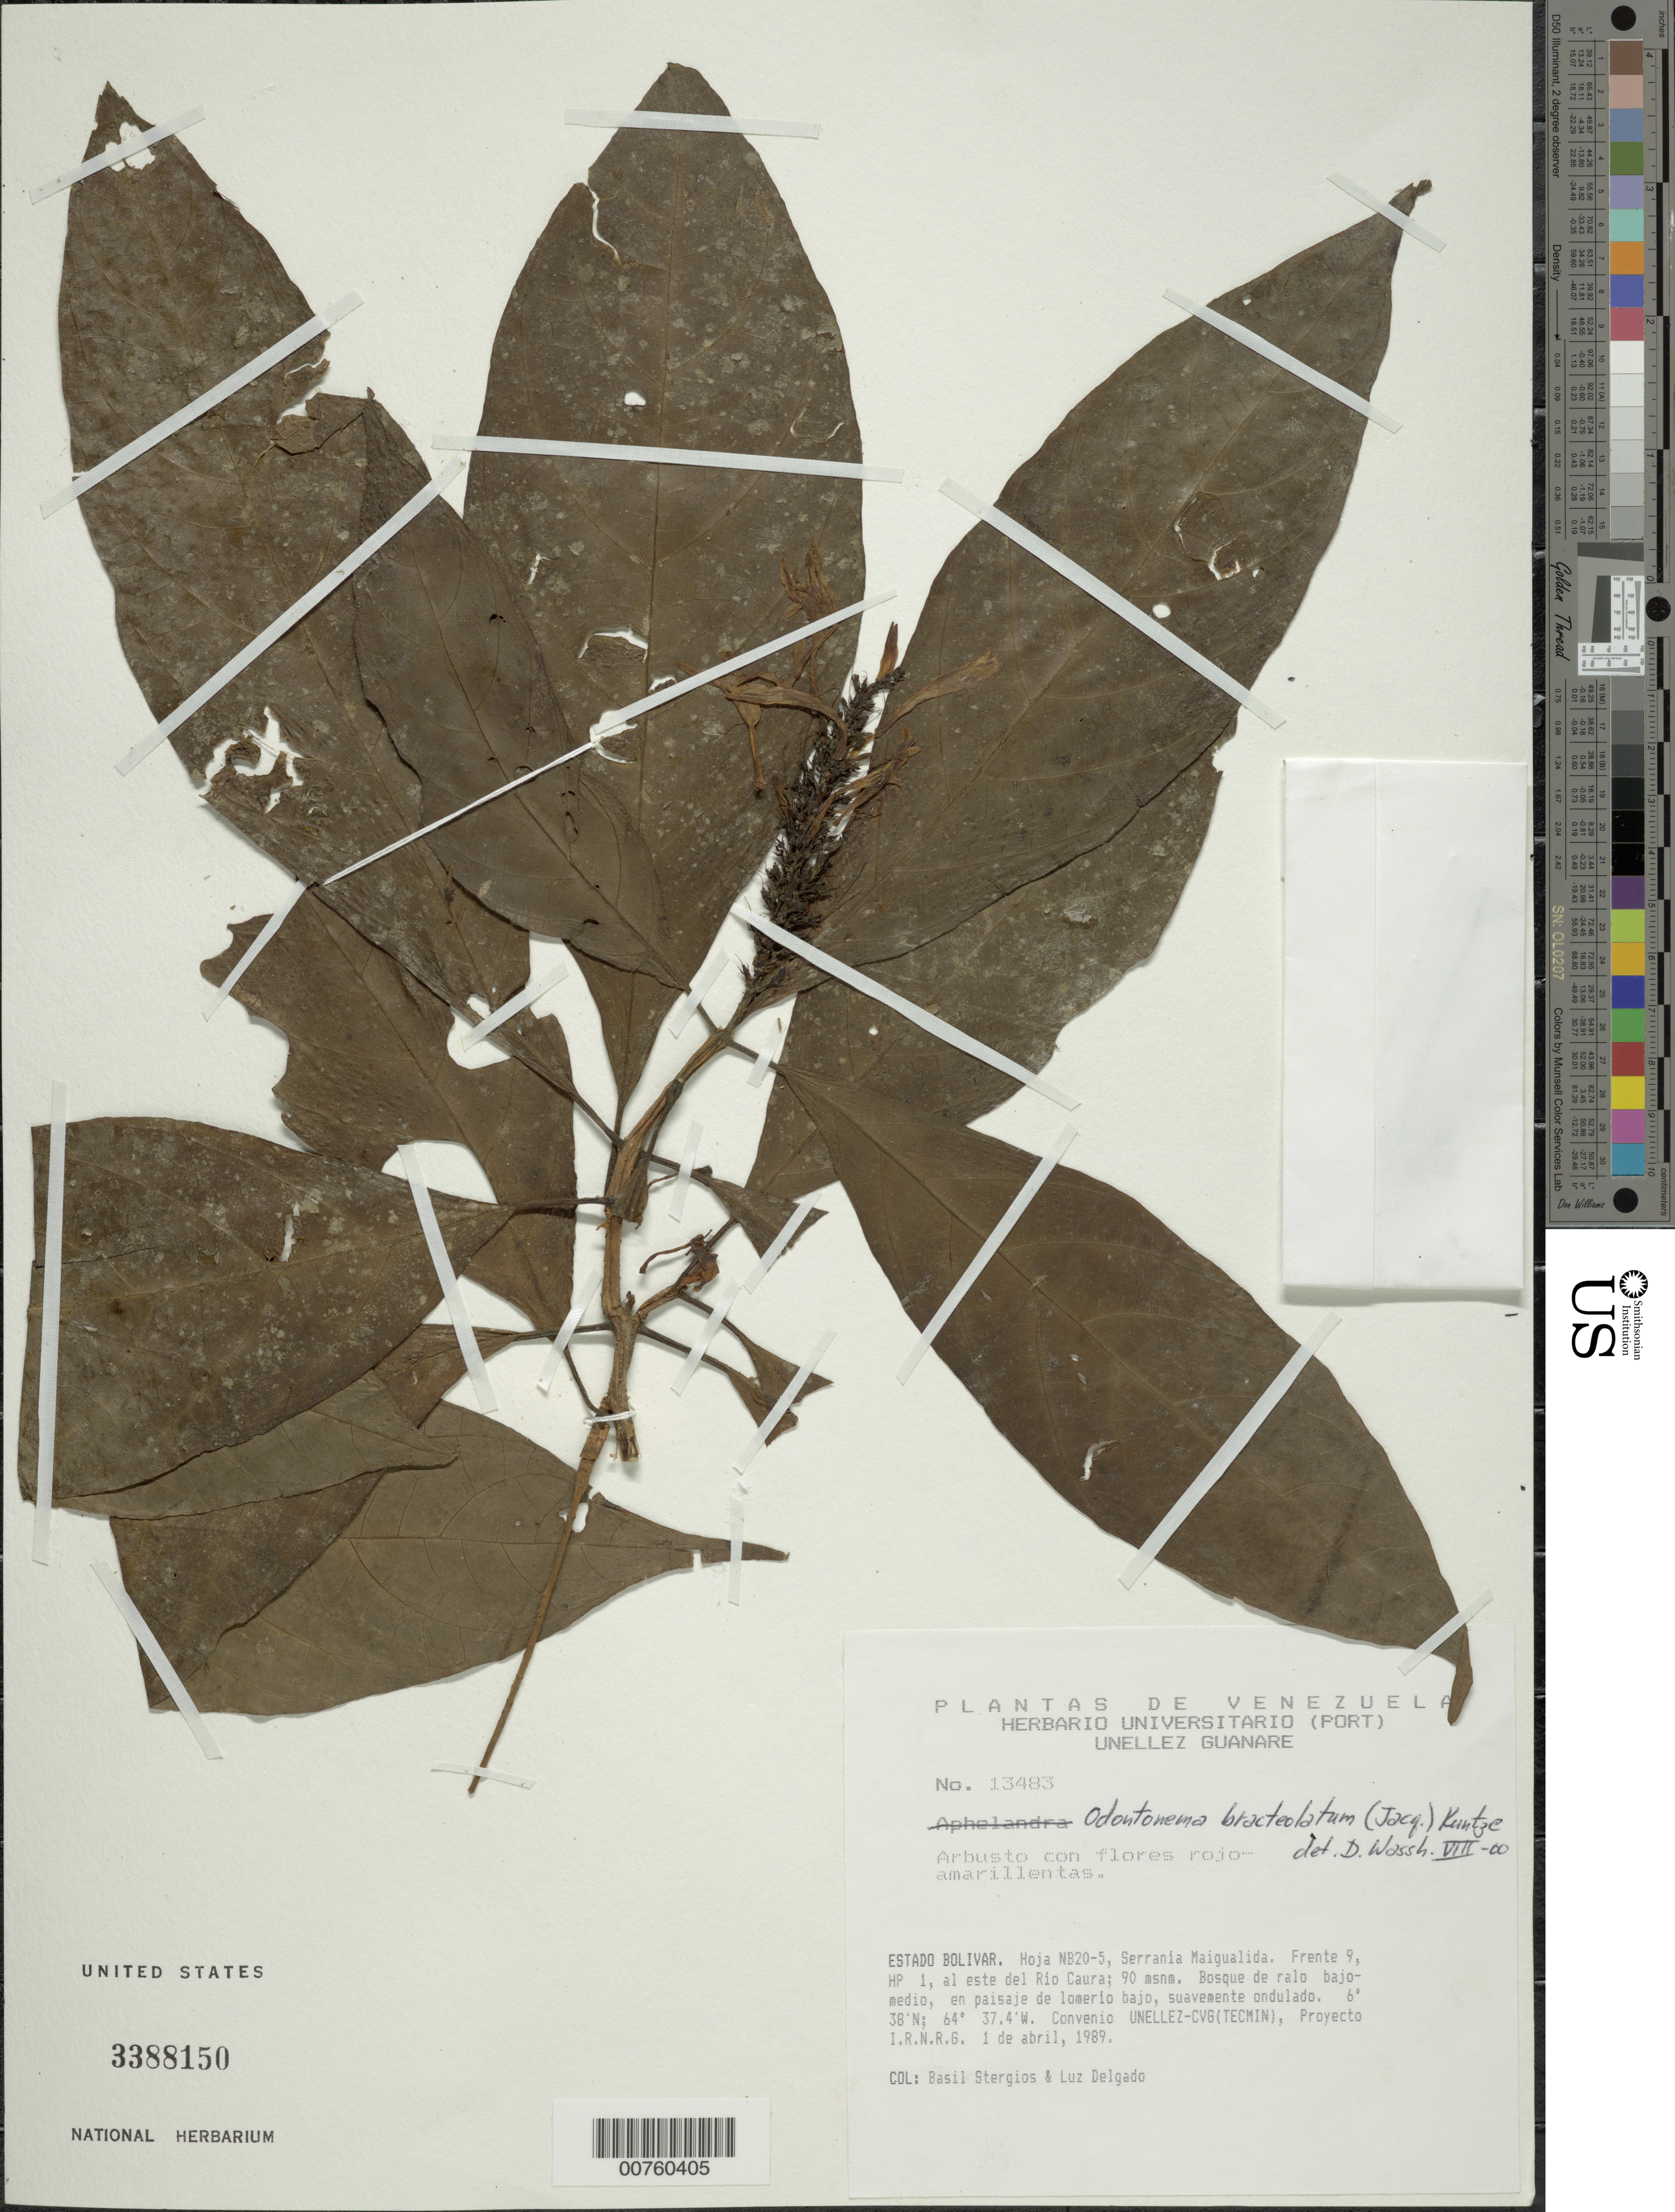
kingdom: Plantae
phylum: Tracheophyta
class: Magnoliopsida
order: Lamiales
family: Acanthaceae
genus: Odontonema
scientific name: Odontonema bracteolatum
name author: (Jacq.) Kuntze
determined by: Wasshausen, Dieter C., (BOT), Smithsonian Institution - National Museum of Natural History (UNITED STATES)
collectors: B. G. Stergios & L. Delgado V.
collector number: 13483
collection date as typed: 1-Apr-89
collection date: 1989-04-01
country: Venezuela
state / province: Bolívar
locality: Serrania Maigualida, E del río Caura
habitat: Bosque de ralo bajo medio, en paisaje de lomerio bajo, suavemente ondulado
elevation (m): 90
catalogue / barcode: US 3388150